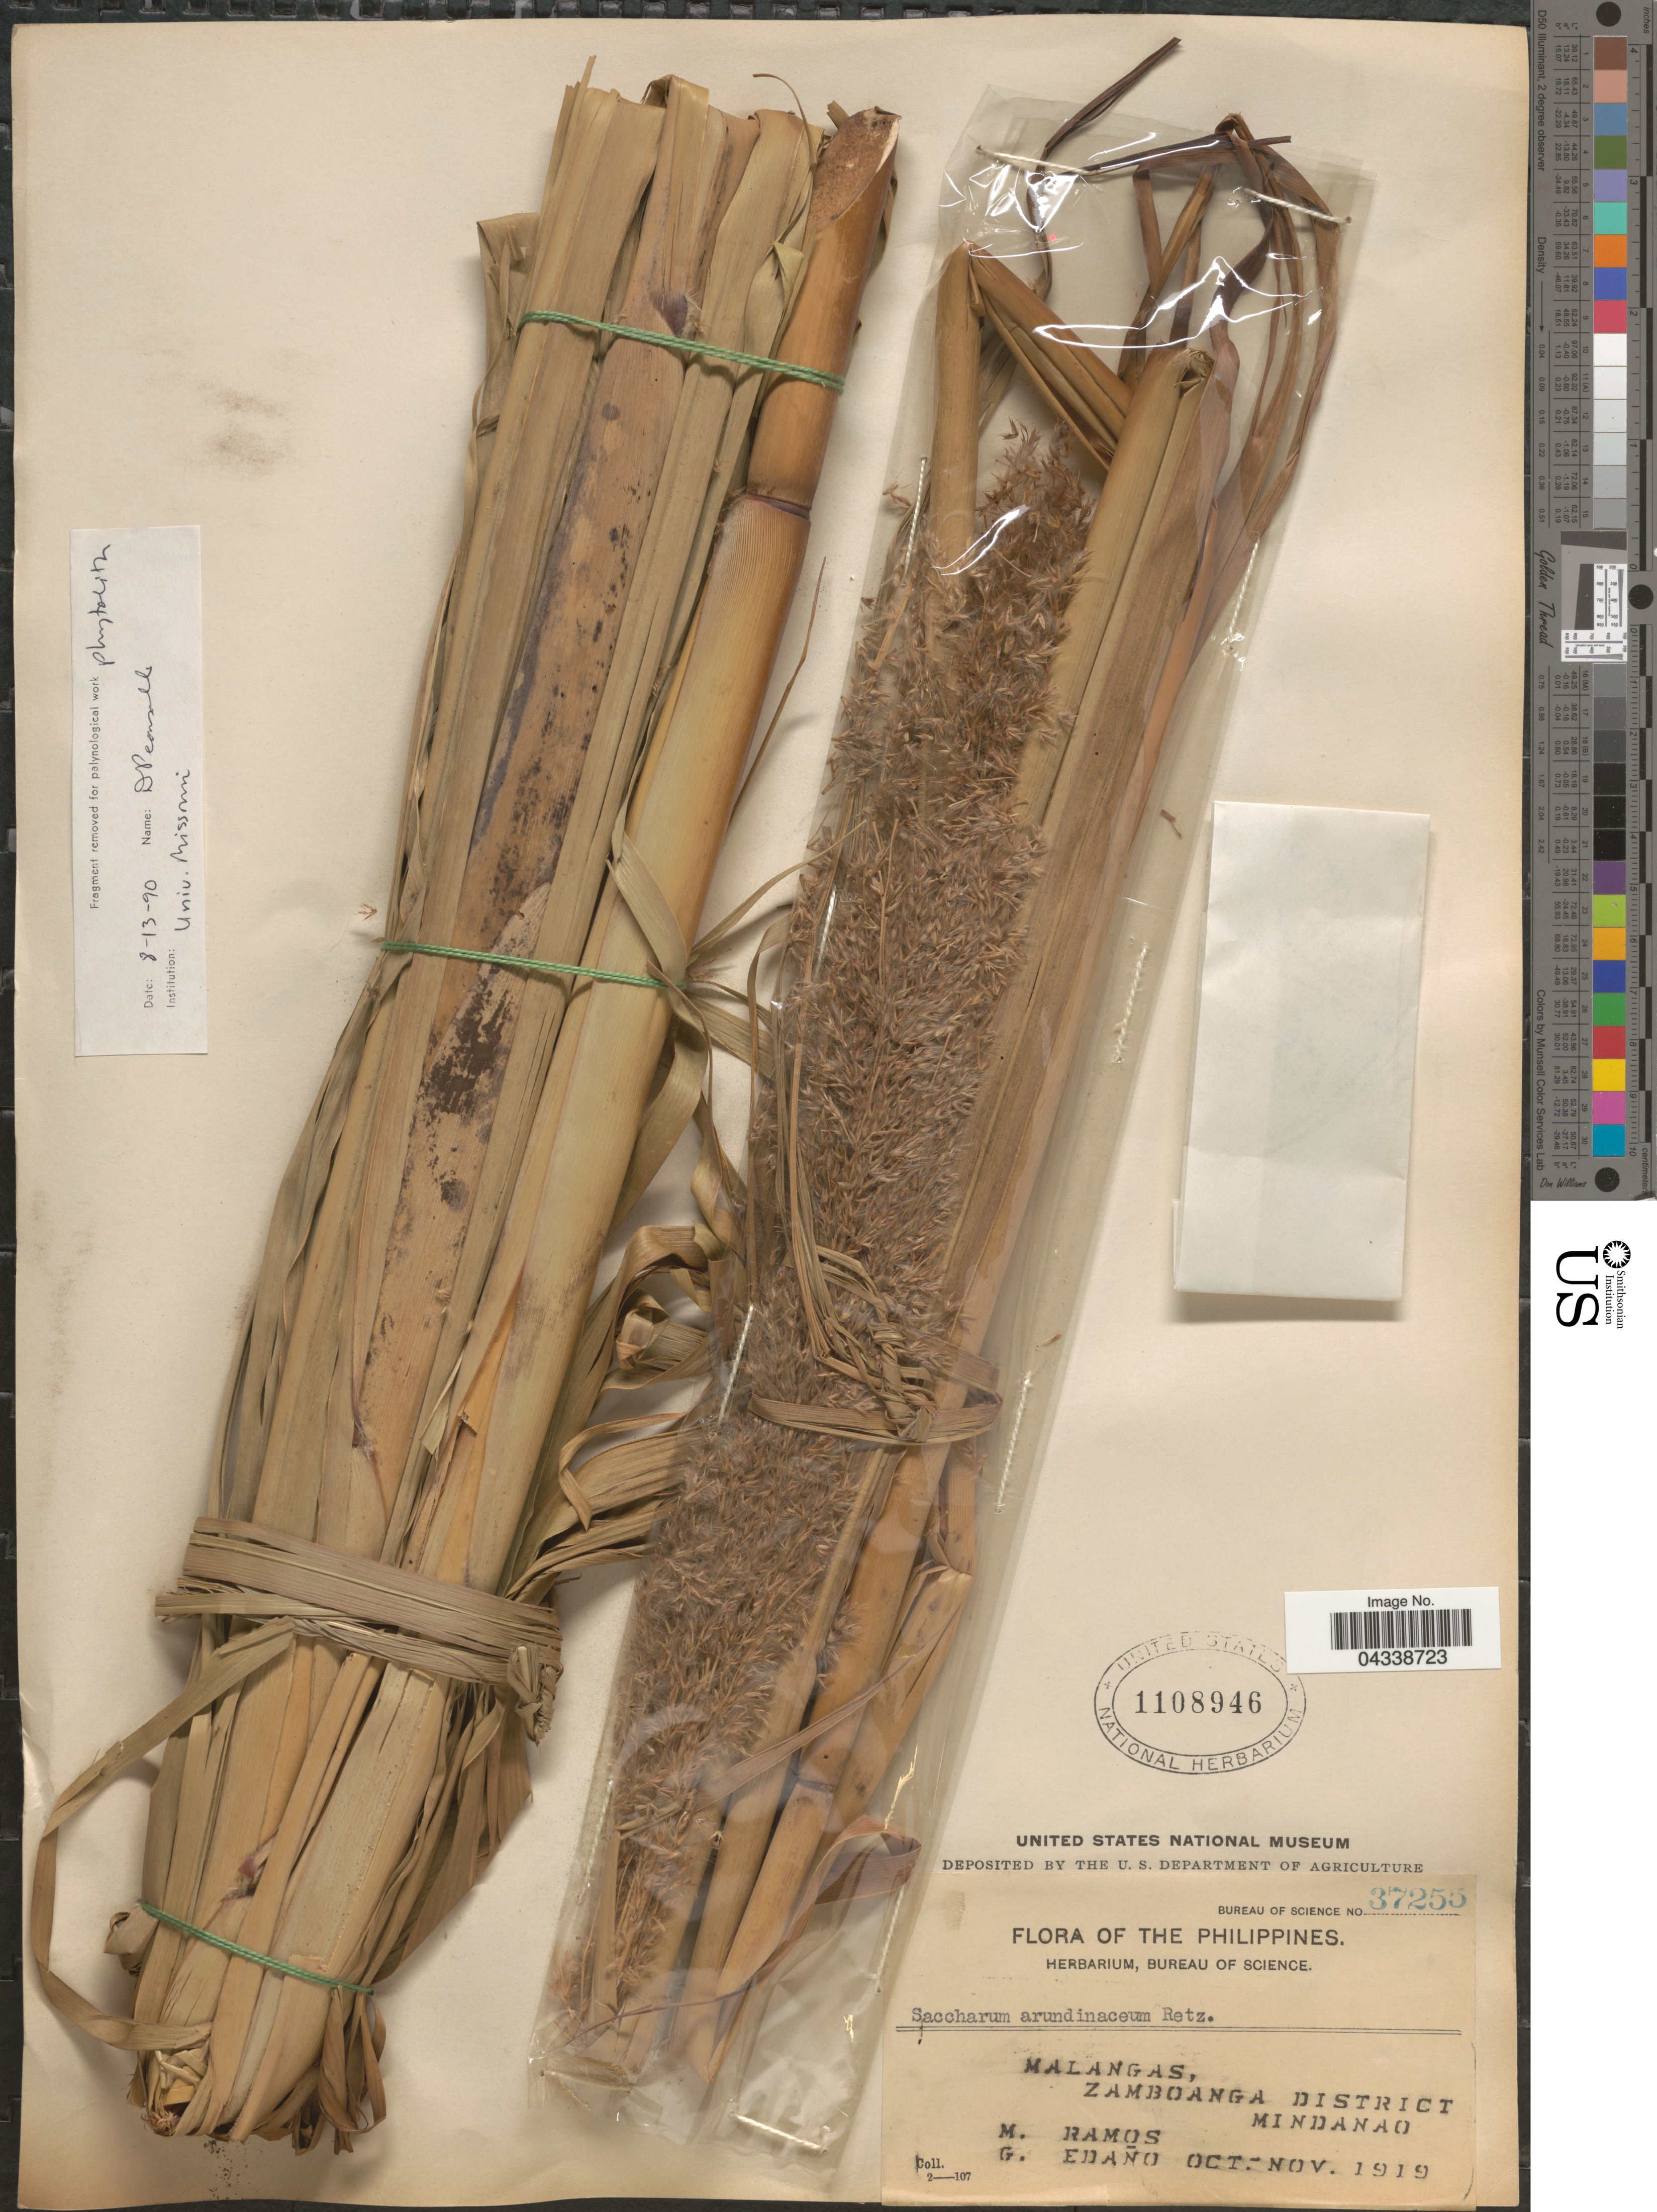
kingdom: Plantae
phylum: Tracheophyta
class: Liliopsida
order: Poales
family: Poaceae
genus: Tripidium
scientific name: Tripidium arundinaceum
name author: (Retz.) Welker et al.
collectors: M. Ramos & G. Edaño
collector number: Bureau of Science 37255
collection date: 1919-10/1919-11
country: Philippines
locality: Malangas, Zamboanga District. Mindanao.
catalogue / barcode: US 1108946